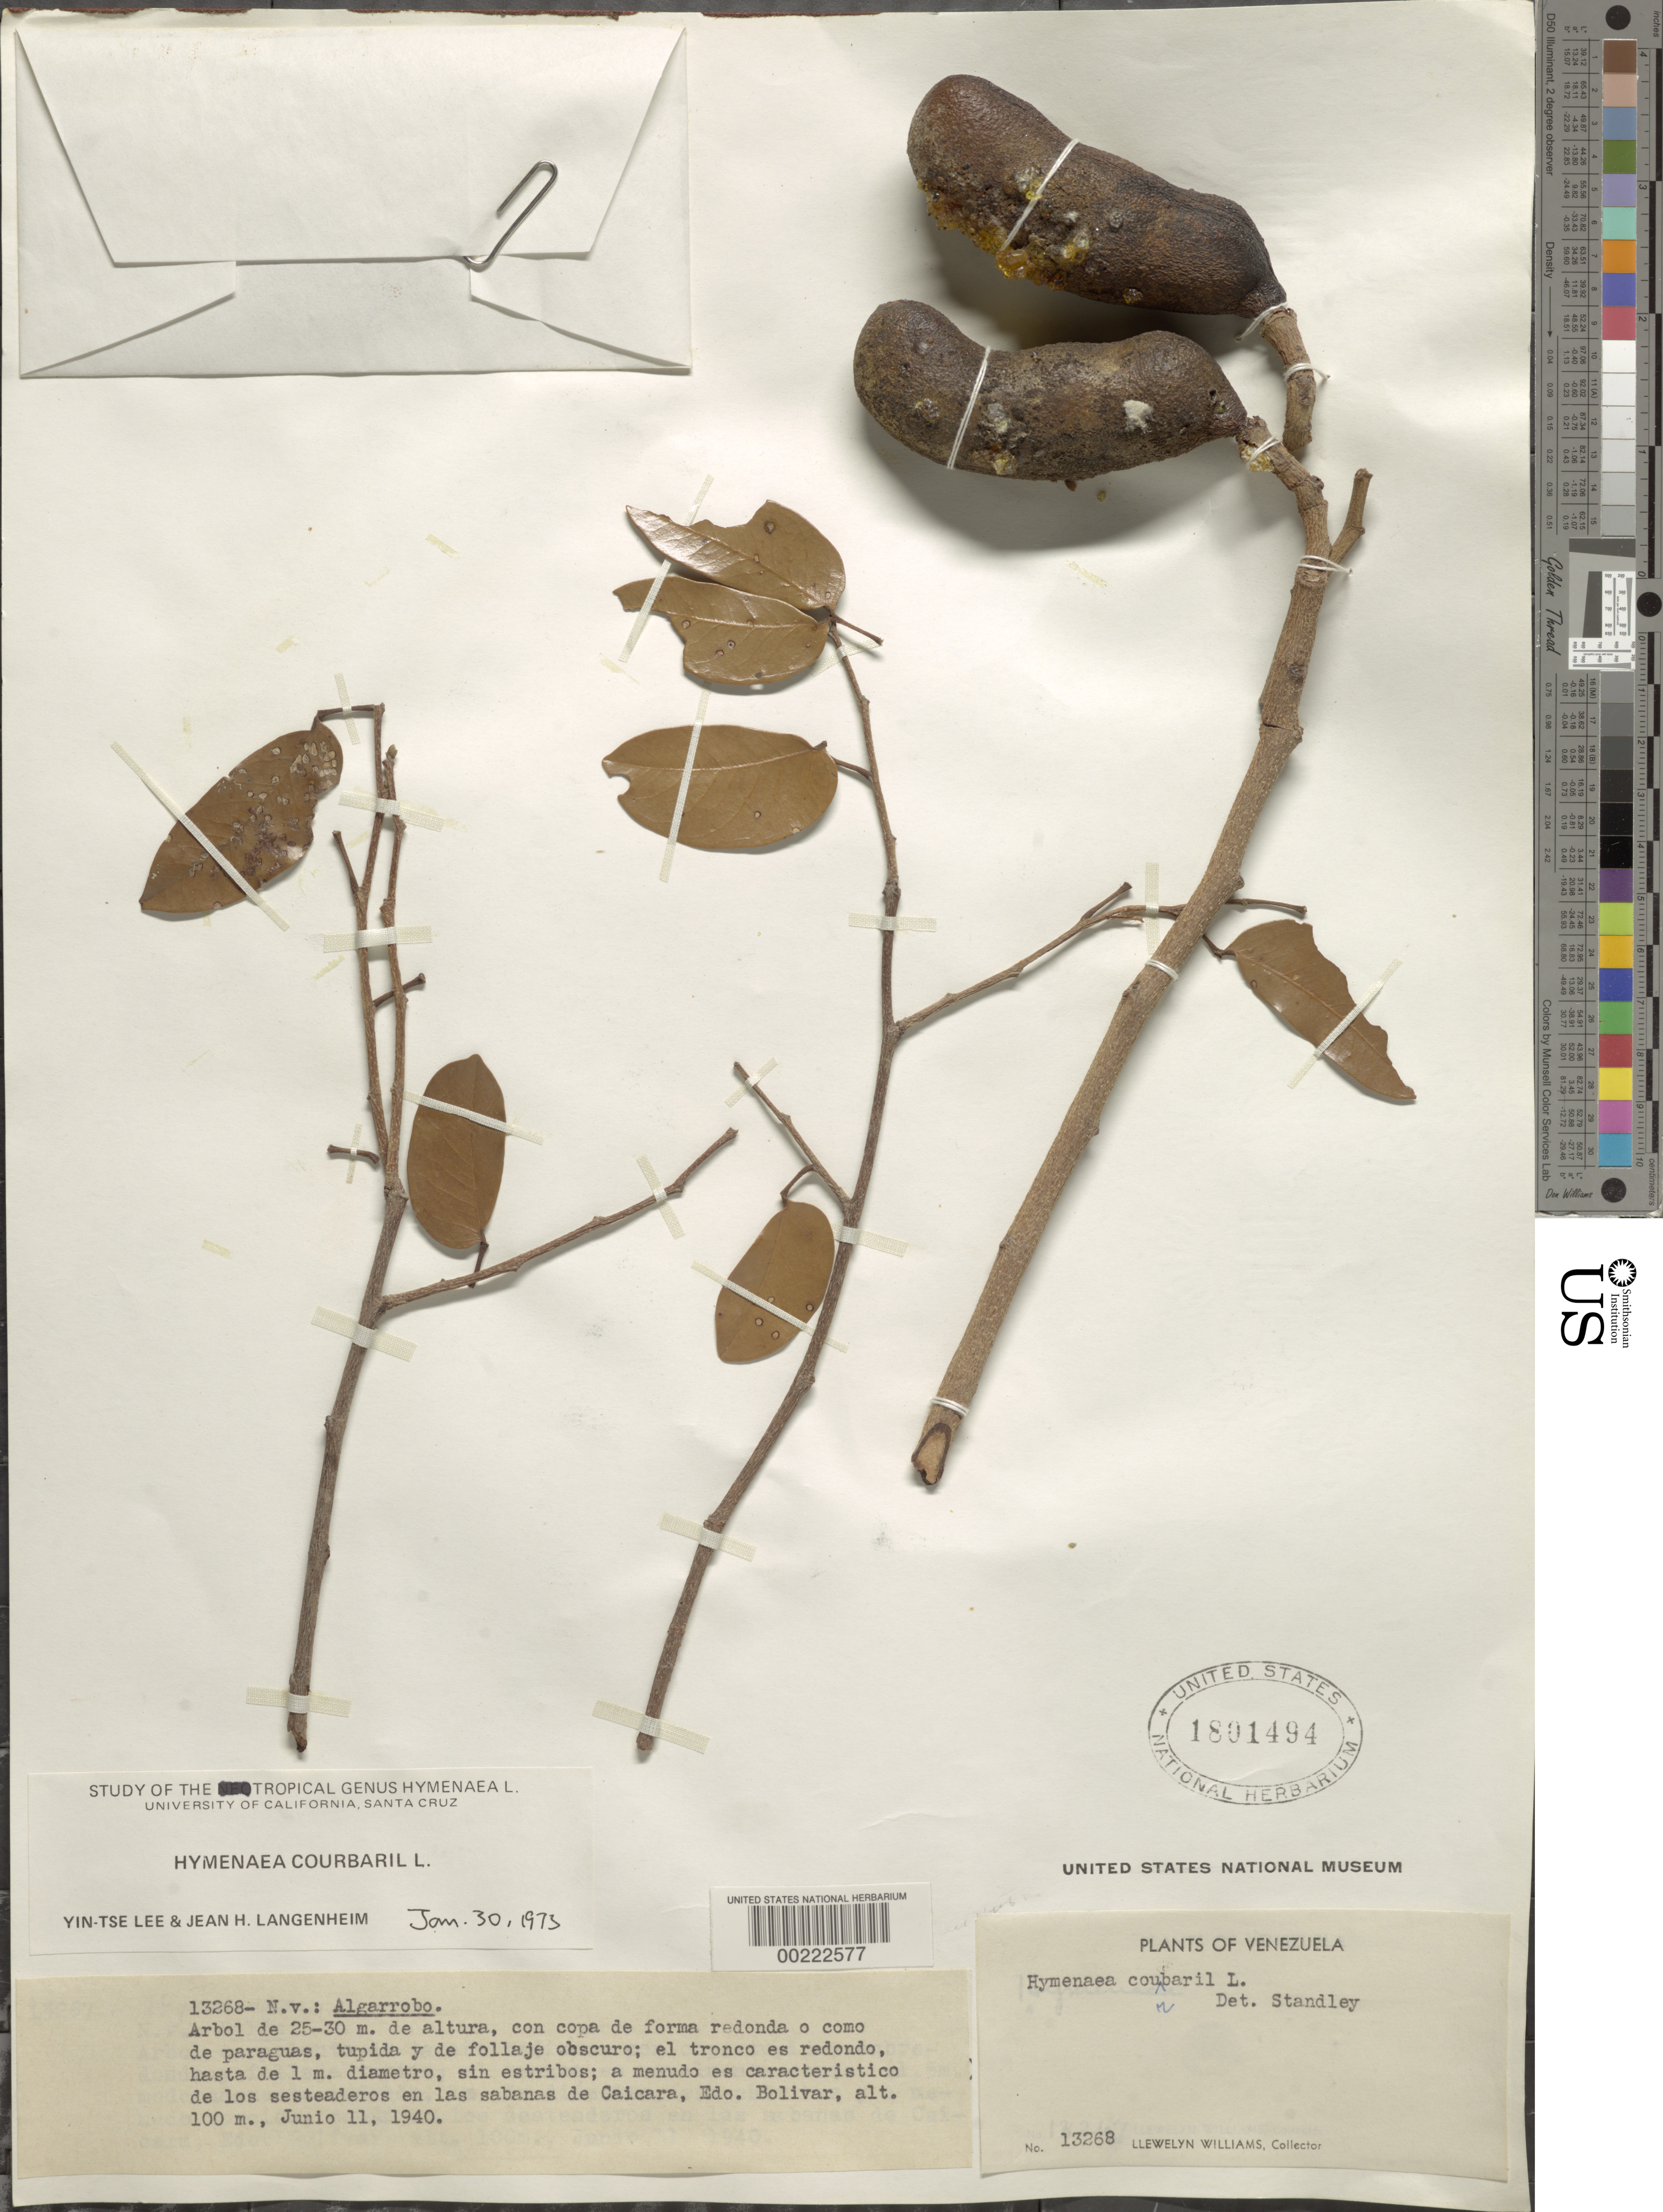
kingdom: Plantae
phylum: Tracheophyta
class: Magnoliopsida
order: Fabales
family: Fabaceae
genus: Hymenaea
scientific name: Hymenaea courbaril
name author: L.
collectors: Ll. Williams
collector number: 13268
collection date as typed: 11 Jun 1940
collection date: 1940-06-11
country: Venezuela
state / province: Bolivar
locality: Caicara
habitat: Savanas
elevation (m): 150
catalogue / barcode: US 1801494